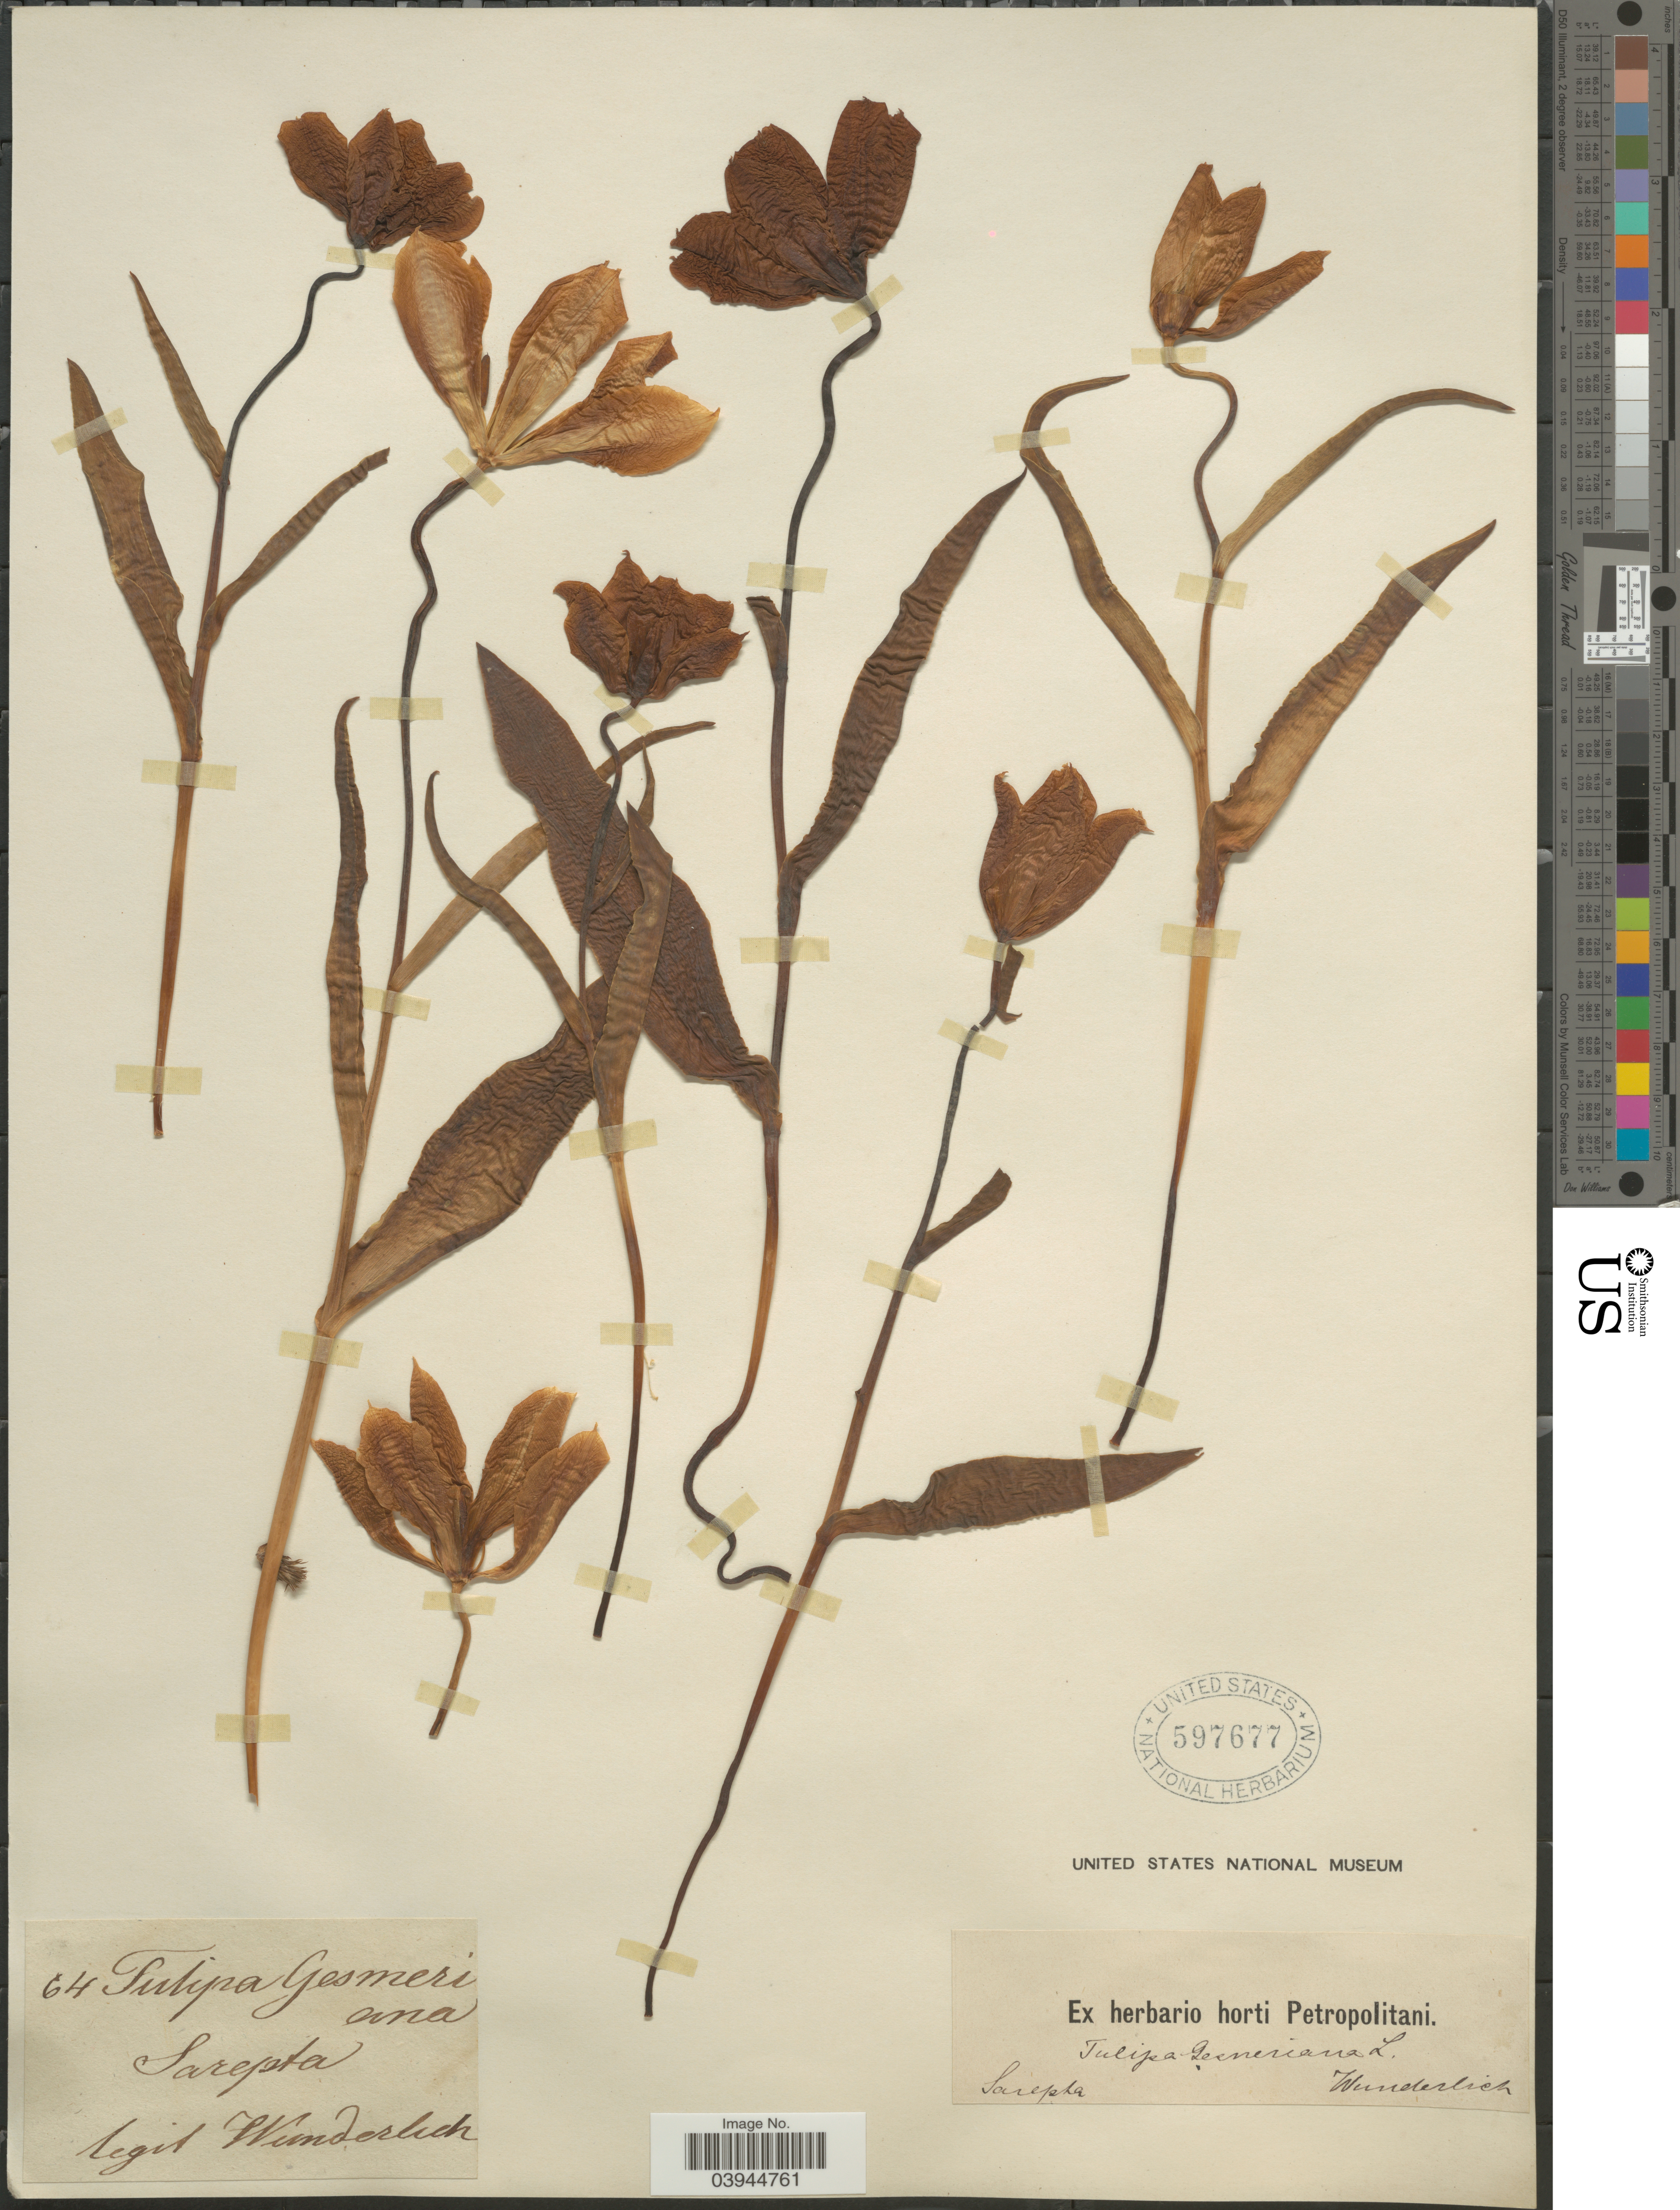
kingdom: Plantae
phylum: Tracheophyta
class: Liliopsida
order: Liliales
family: Liliaceae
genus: Tulipa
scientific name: Tulipa gesneriana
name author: L.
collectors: Wunderlich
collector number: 64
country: Russian Federation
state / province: Volgograd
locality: Sarepta.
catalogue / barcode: US 597677